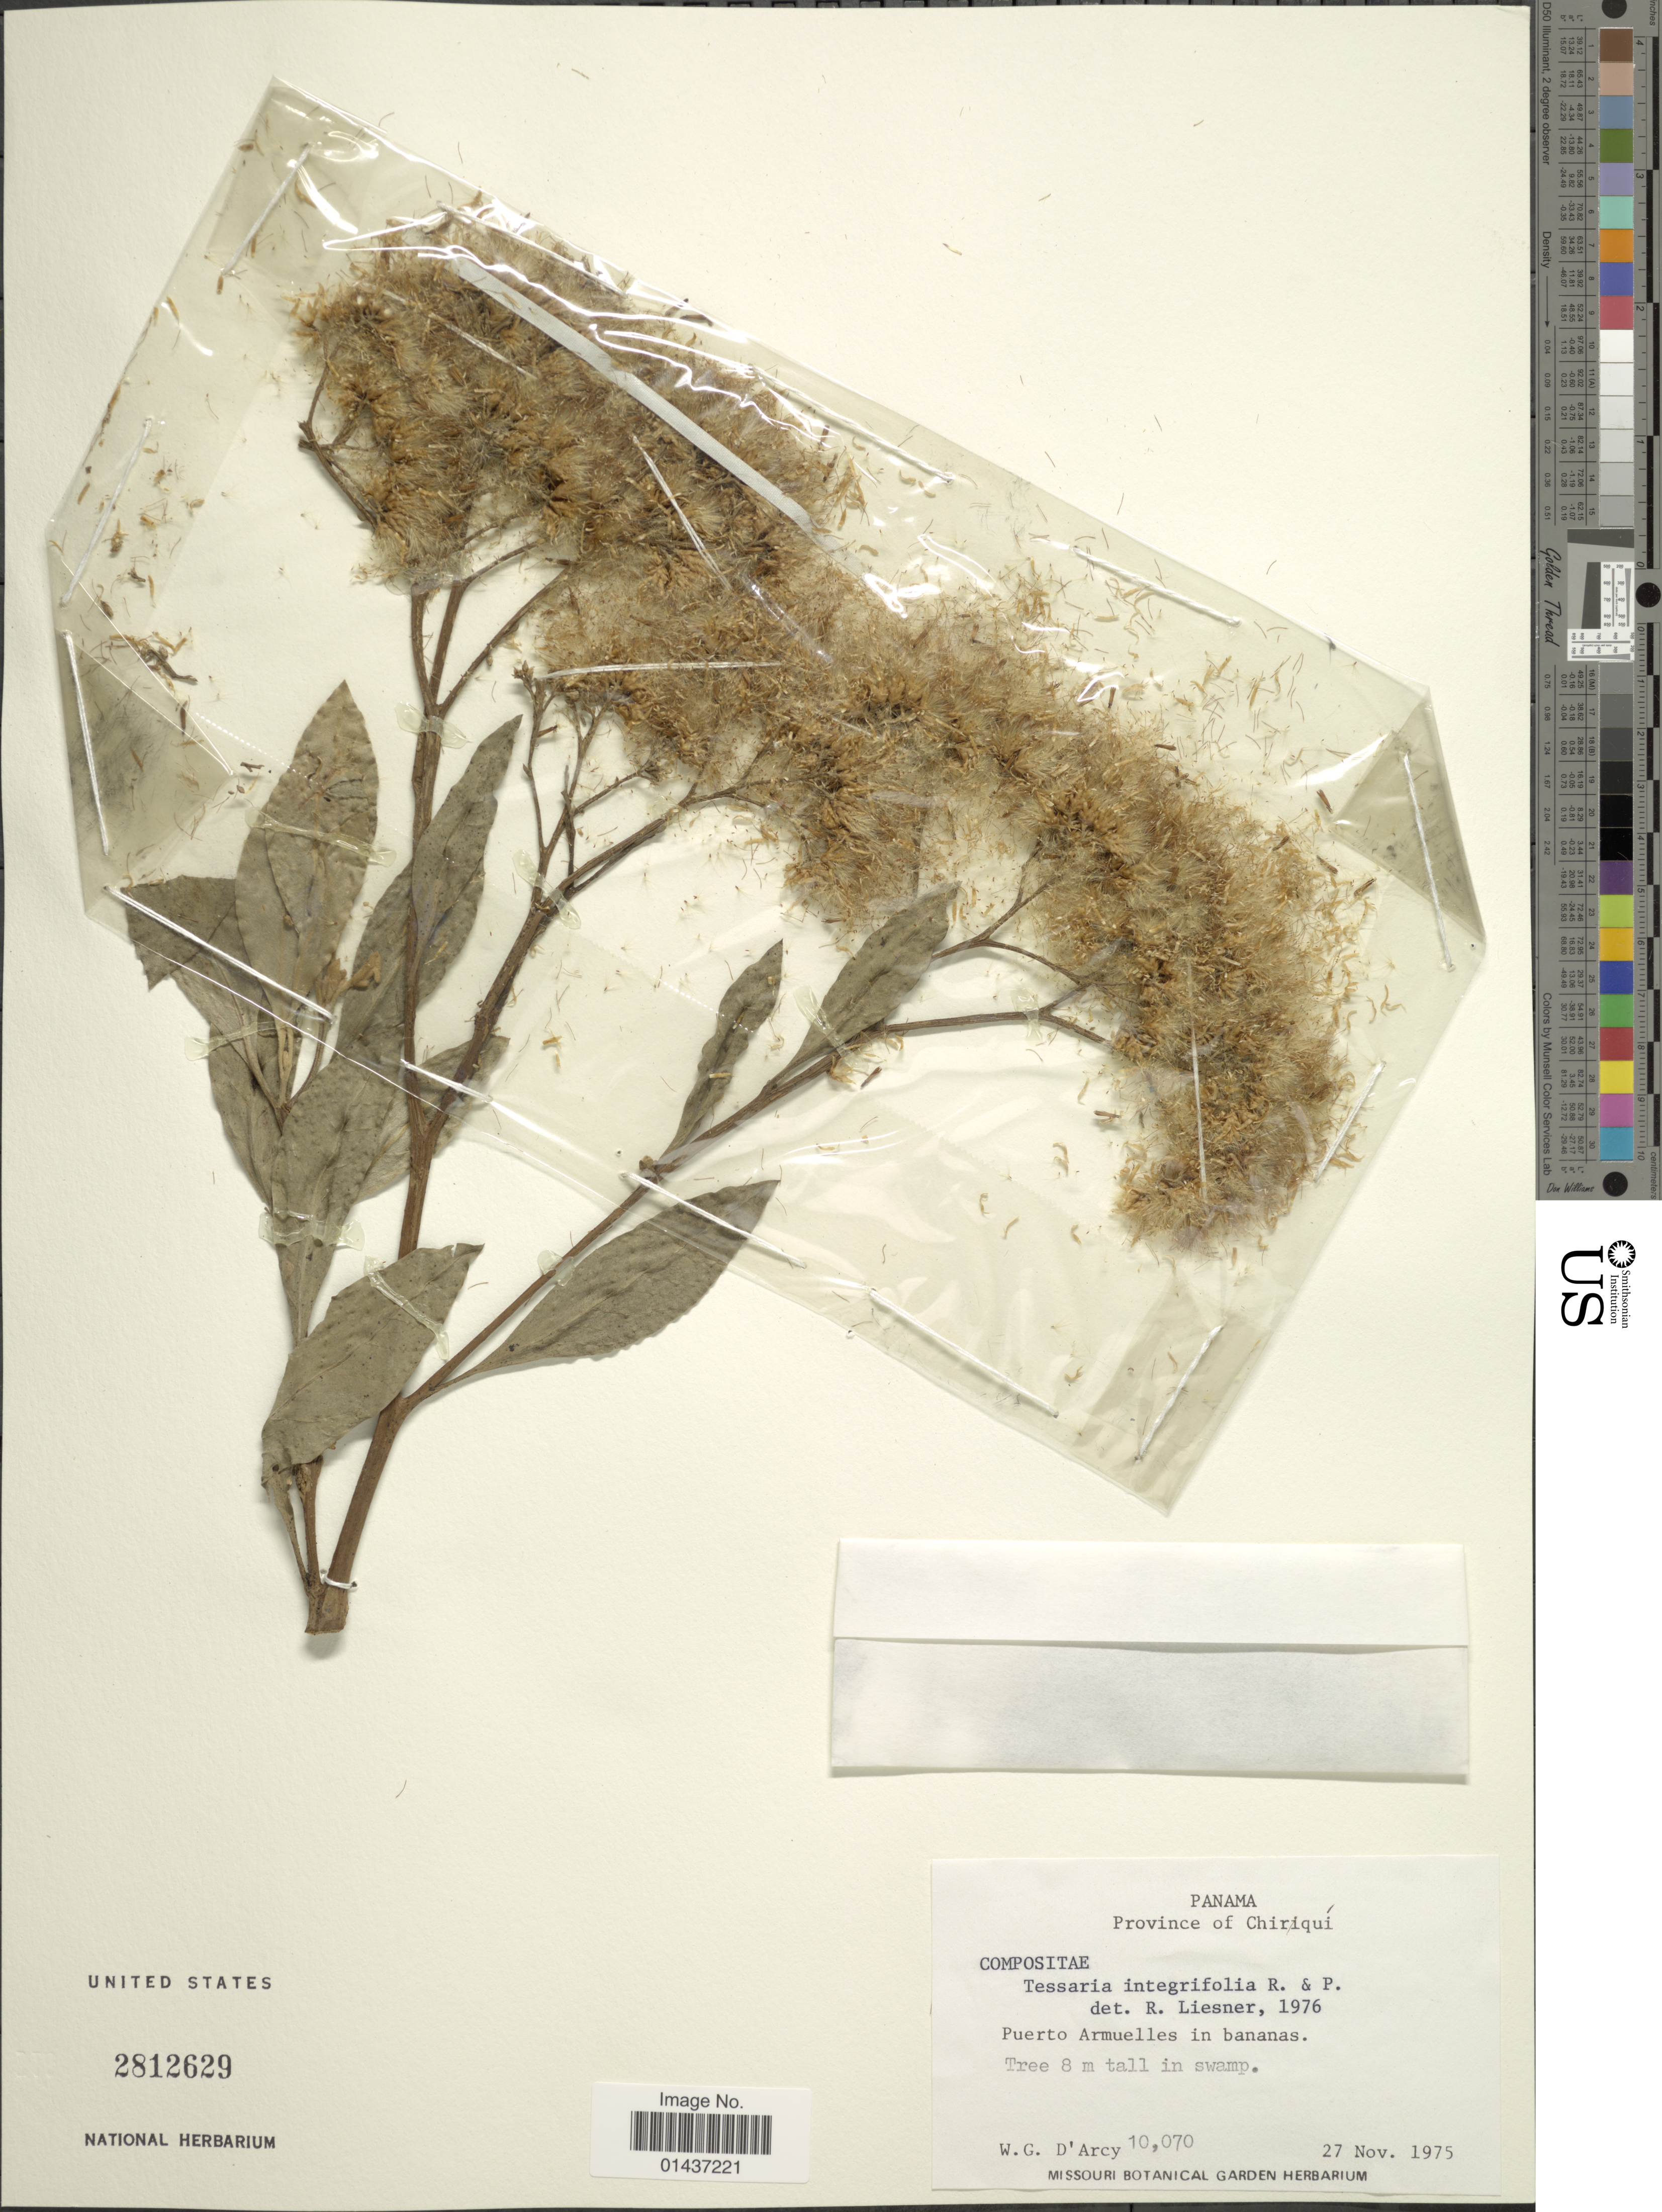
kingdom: Plantae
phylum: Tracheophyta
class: Magnoliopsida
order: Asterales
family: Asteraceae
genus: Tessaria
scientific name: Tessaria legitima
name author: DC.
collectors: W. G. D'Arcy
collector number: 10070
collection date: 1975-11-27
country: Panama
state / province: Chiriqui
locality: Puerto Armuelles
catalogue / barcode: US 2812629